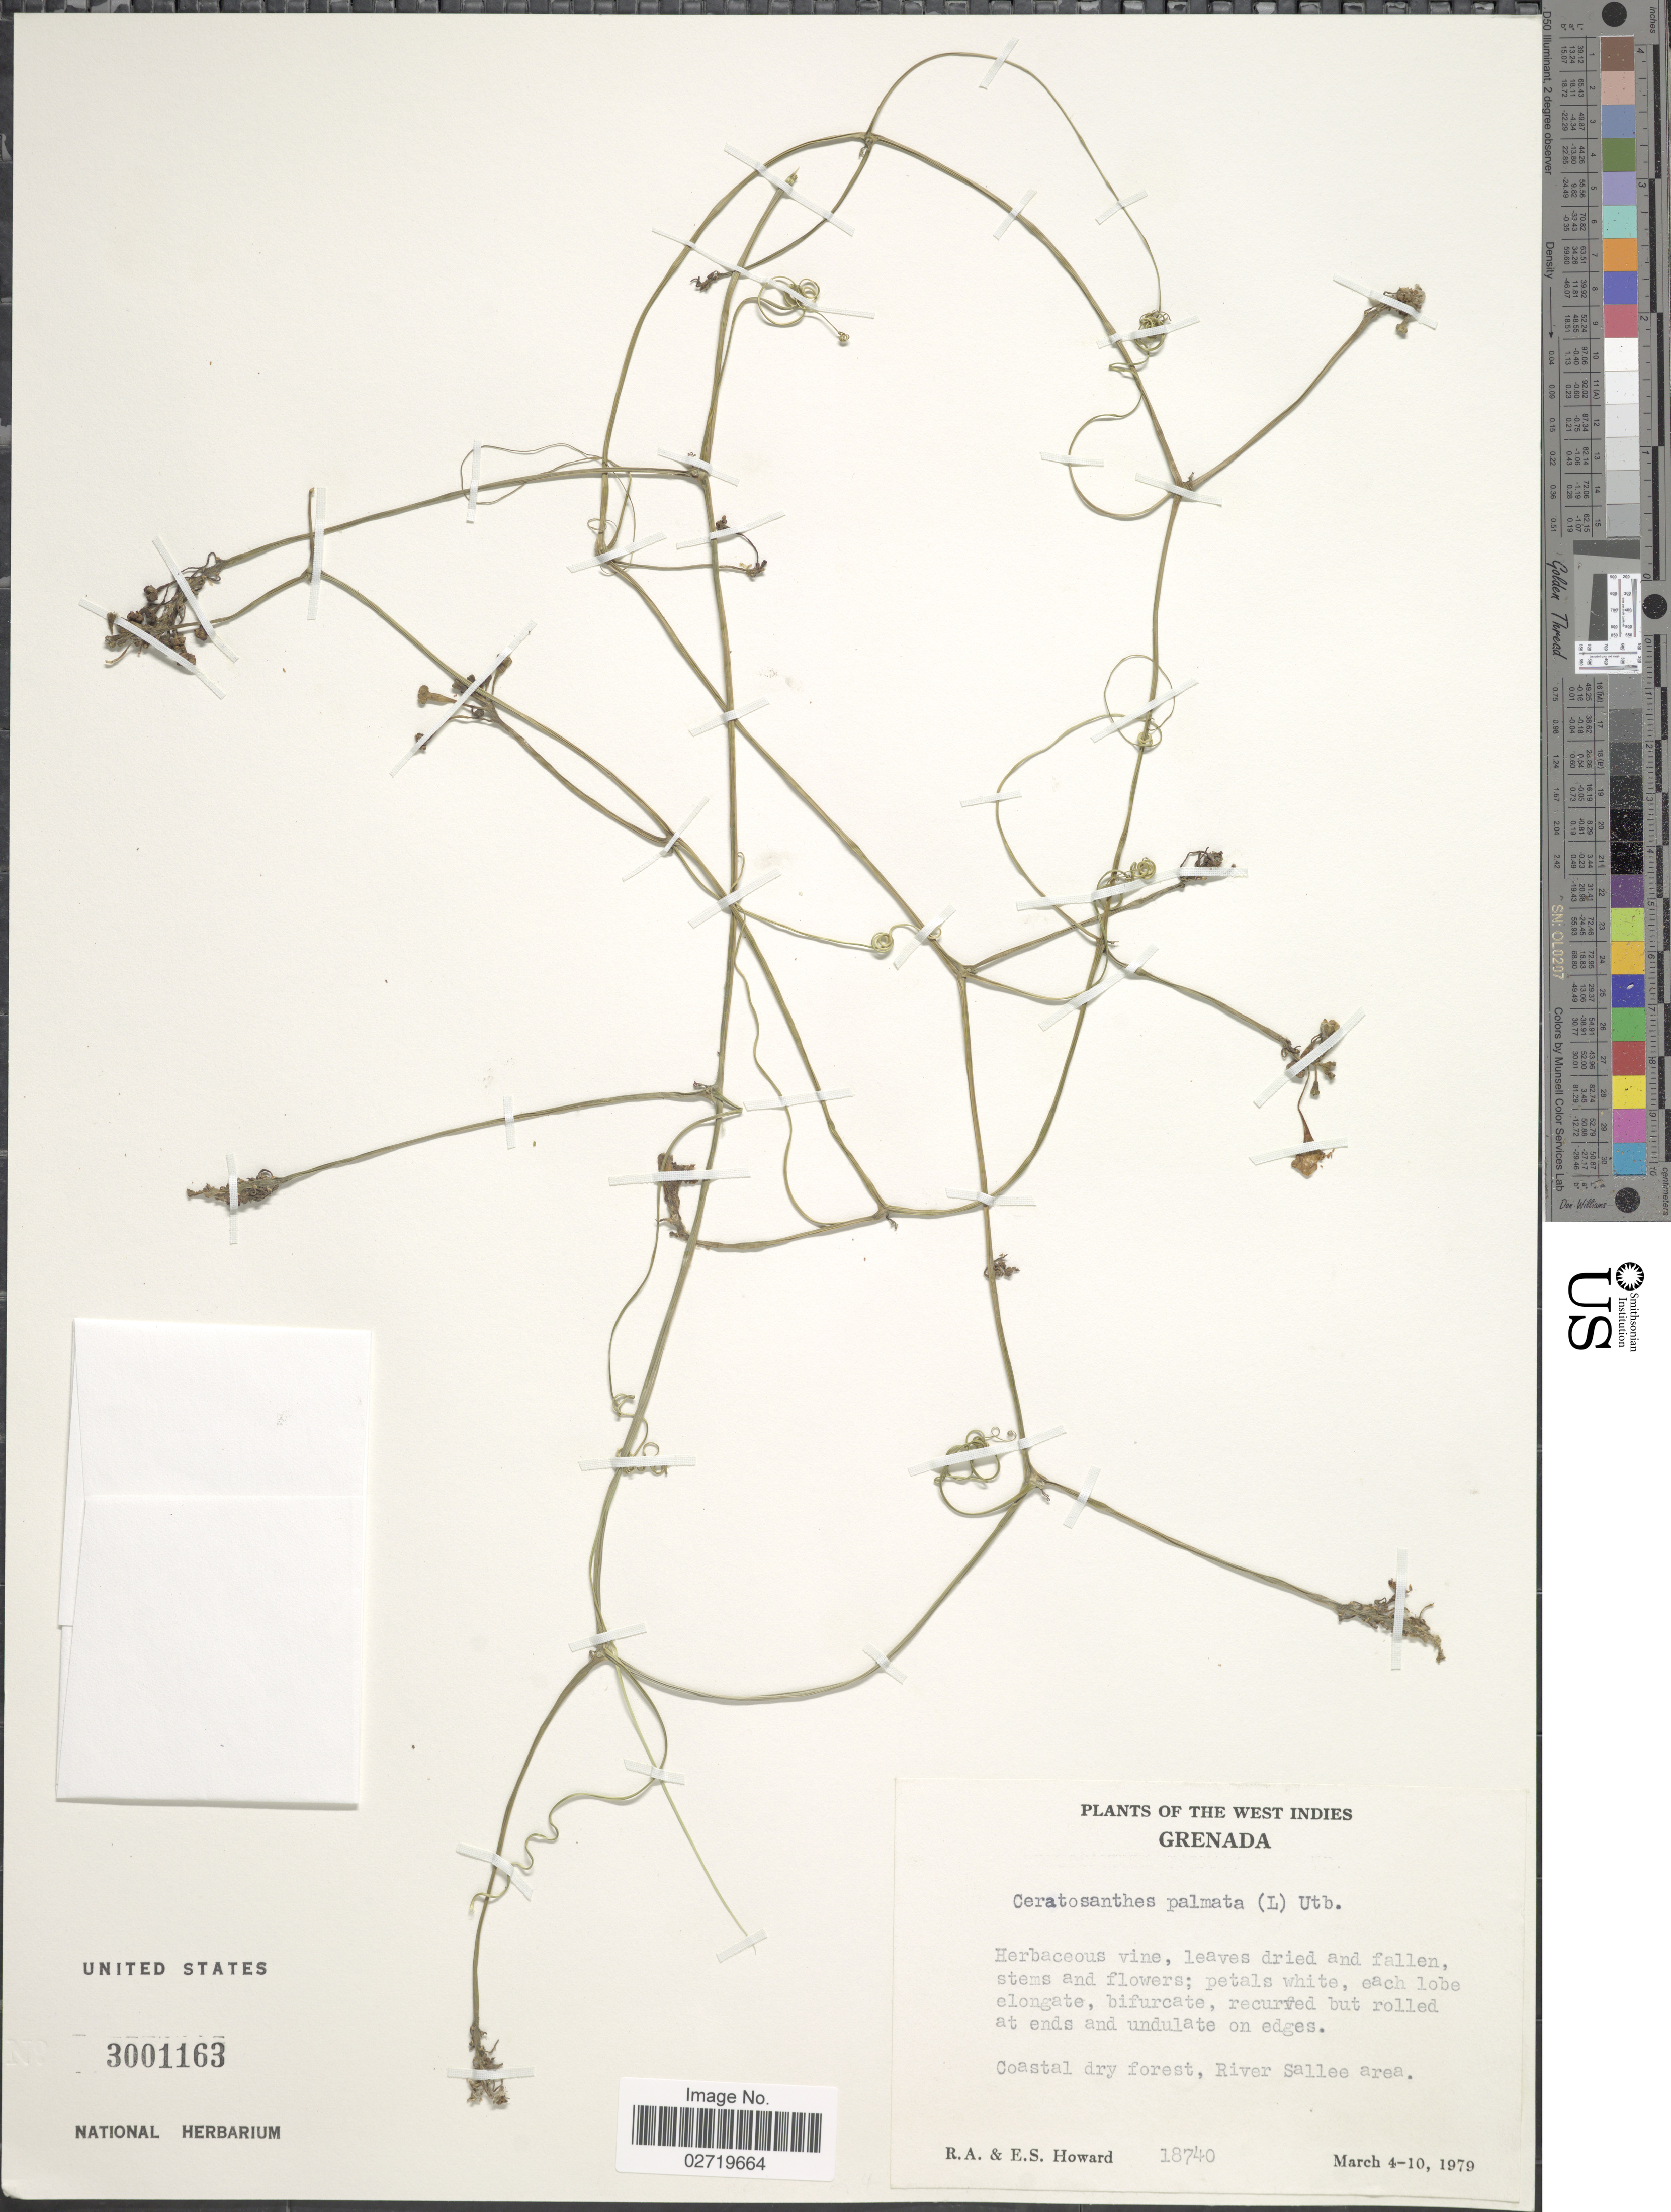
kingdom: Plantae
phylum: Tracheophyta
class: Magnoliopsida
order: Cucurbitales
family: Cucurbitaceae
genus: Ceratosanthes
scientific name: Ceratosanthes palmata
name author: (L.) Urb.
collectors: R. A. Howard & E. S. Howard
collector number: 18740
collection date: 1979-03-04/1979-03-10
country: Grenada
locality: Coastal dry forest, River Sallee area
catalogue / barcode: US 3001163